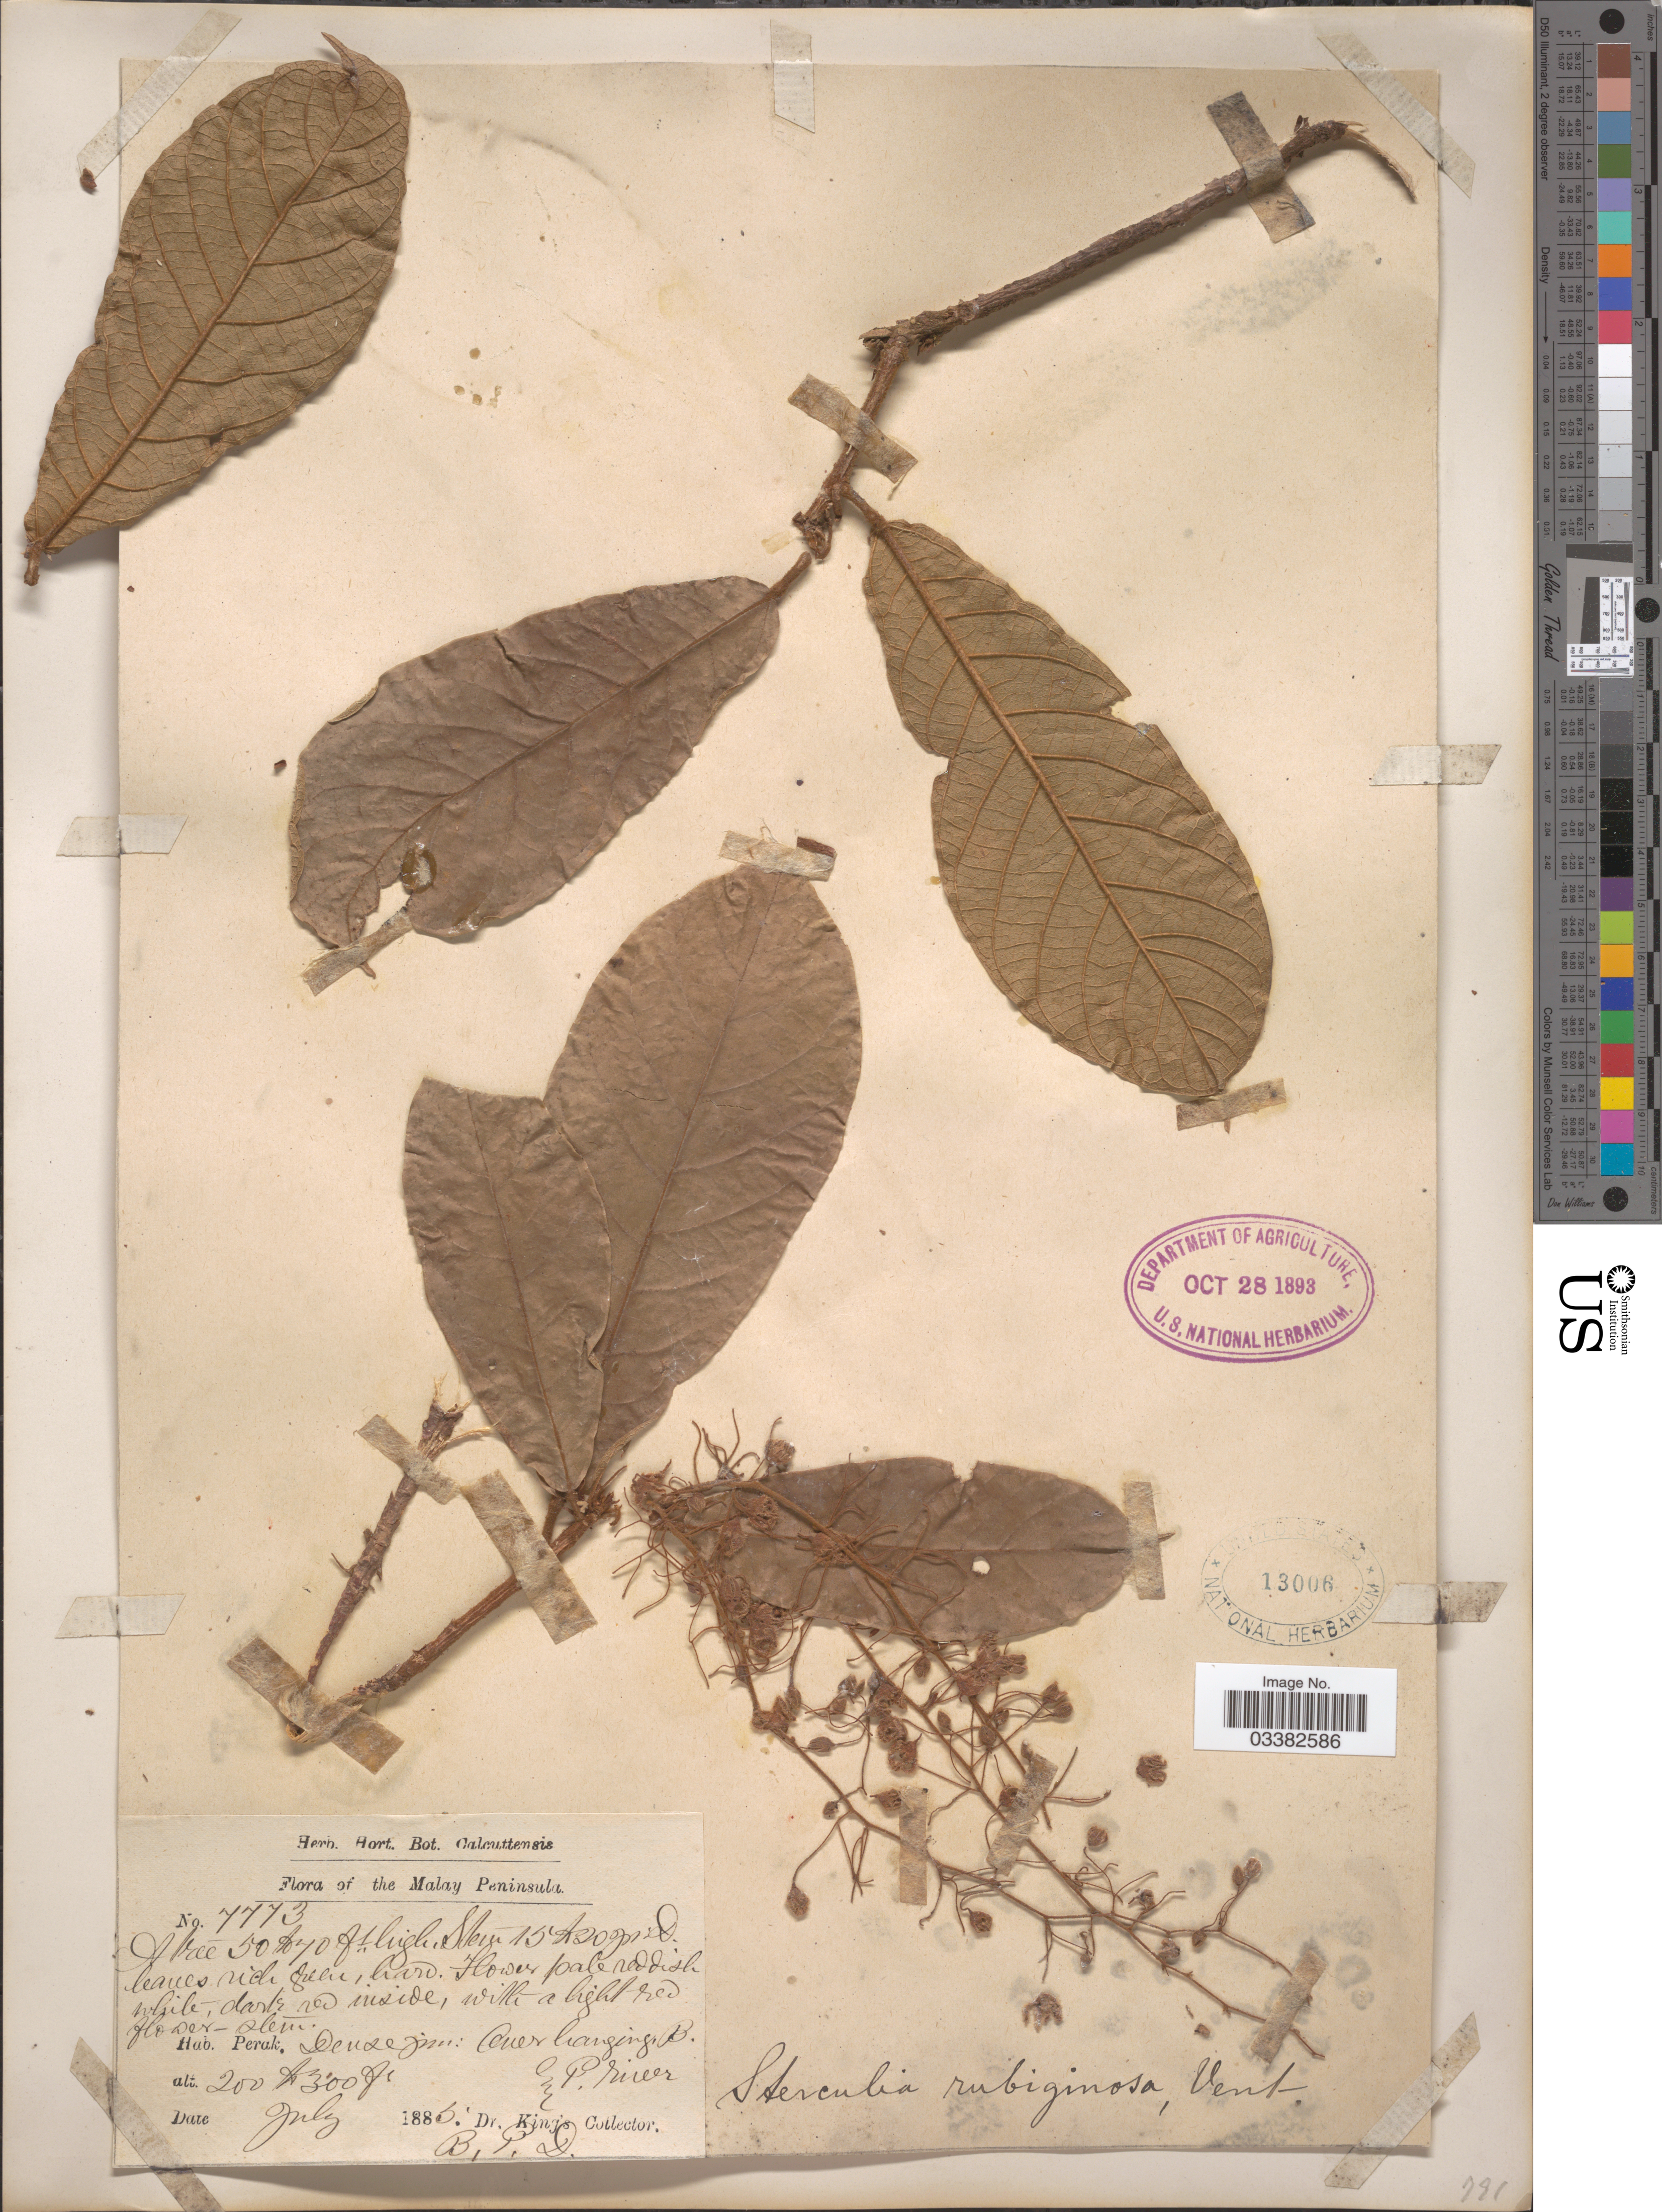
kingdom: Plantae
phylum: Tracheophyta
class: Magnoliopsida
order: Malvales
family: Malvaceae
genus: Sterculia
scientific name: Sterculia rubiginosa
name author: Vent.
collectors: Dr. King's collector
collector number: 7773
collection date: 1885-07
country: Malaysia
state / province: Perak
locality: The Malay Peninsula. Cuer lianging. BP River.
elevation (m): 61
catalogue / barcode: US 13006